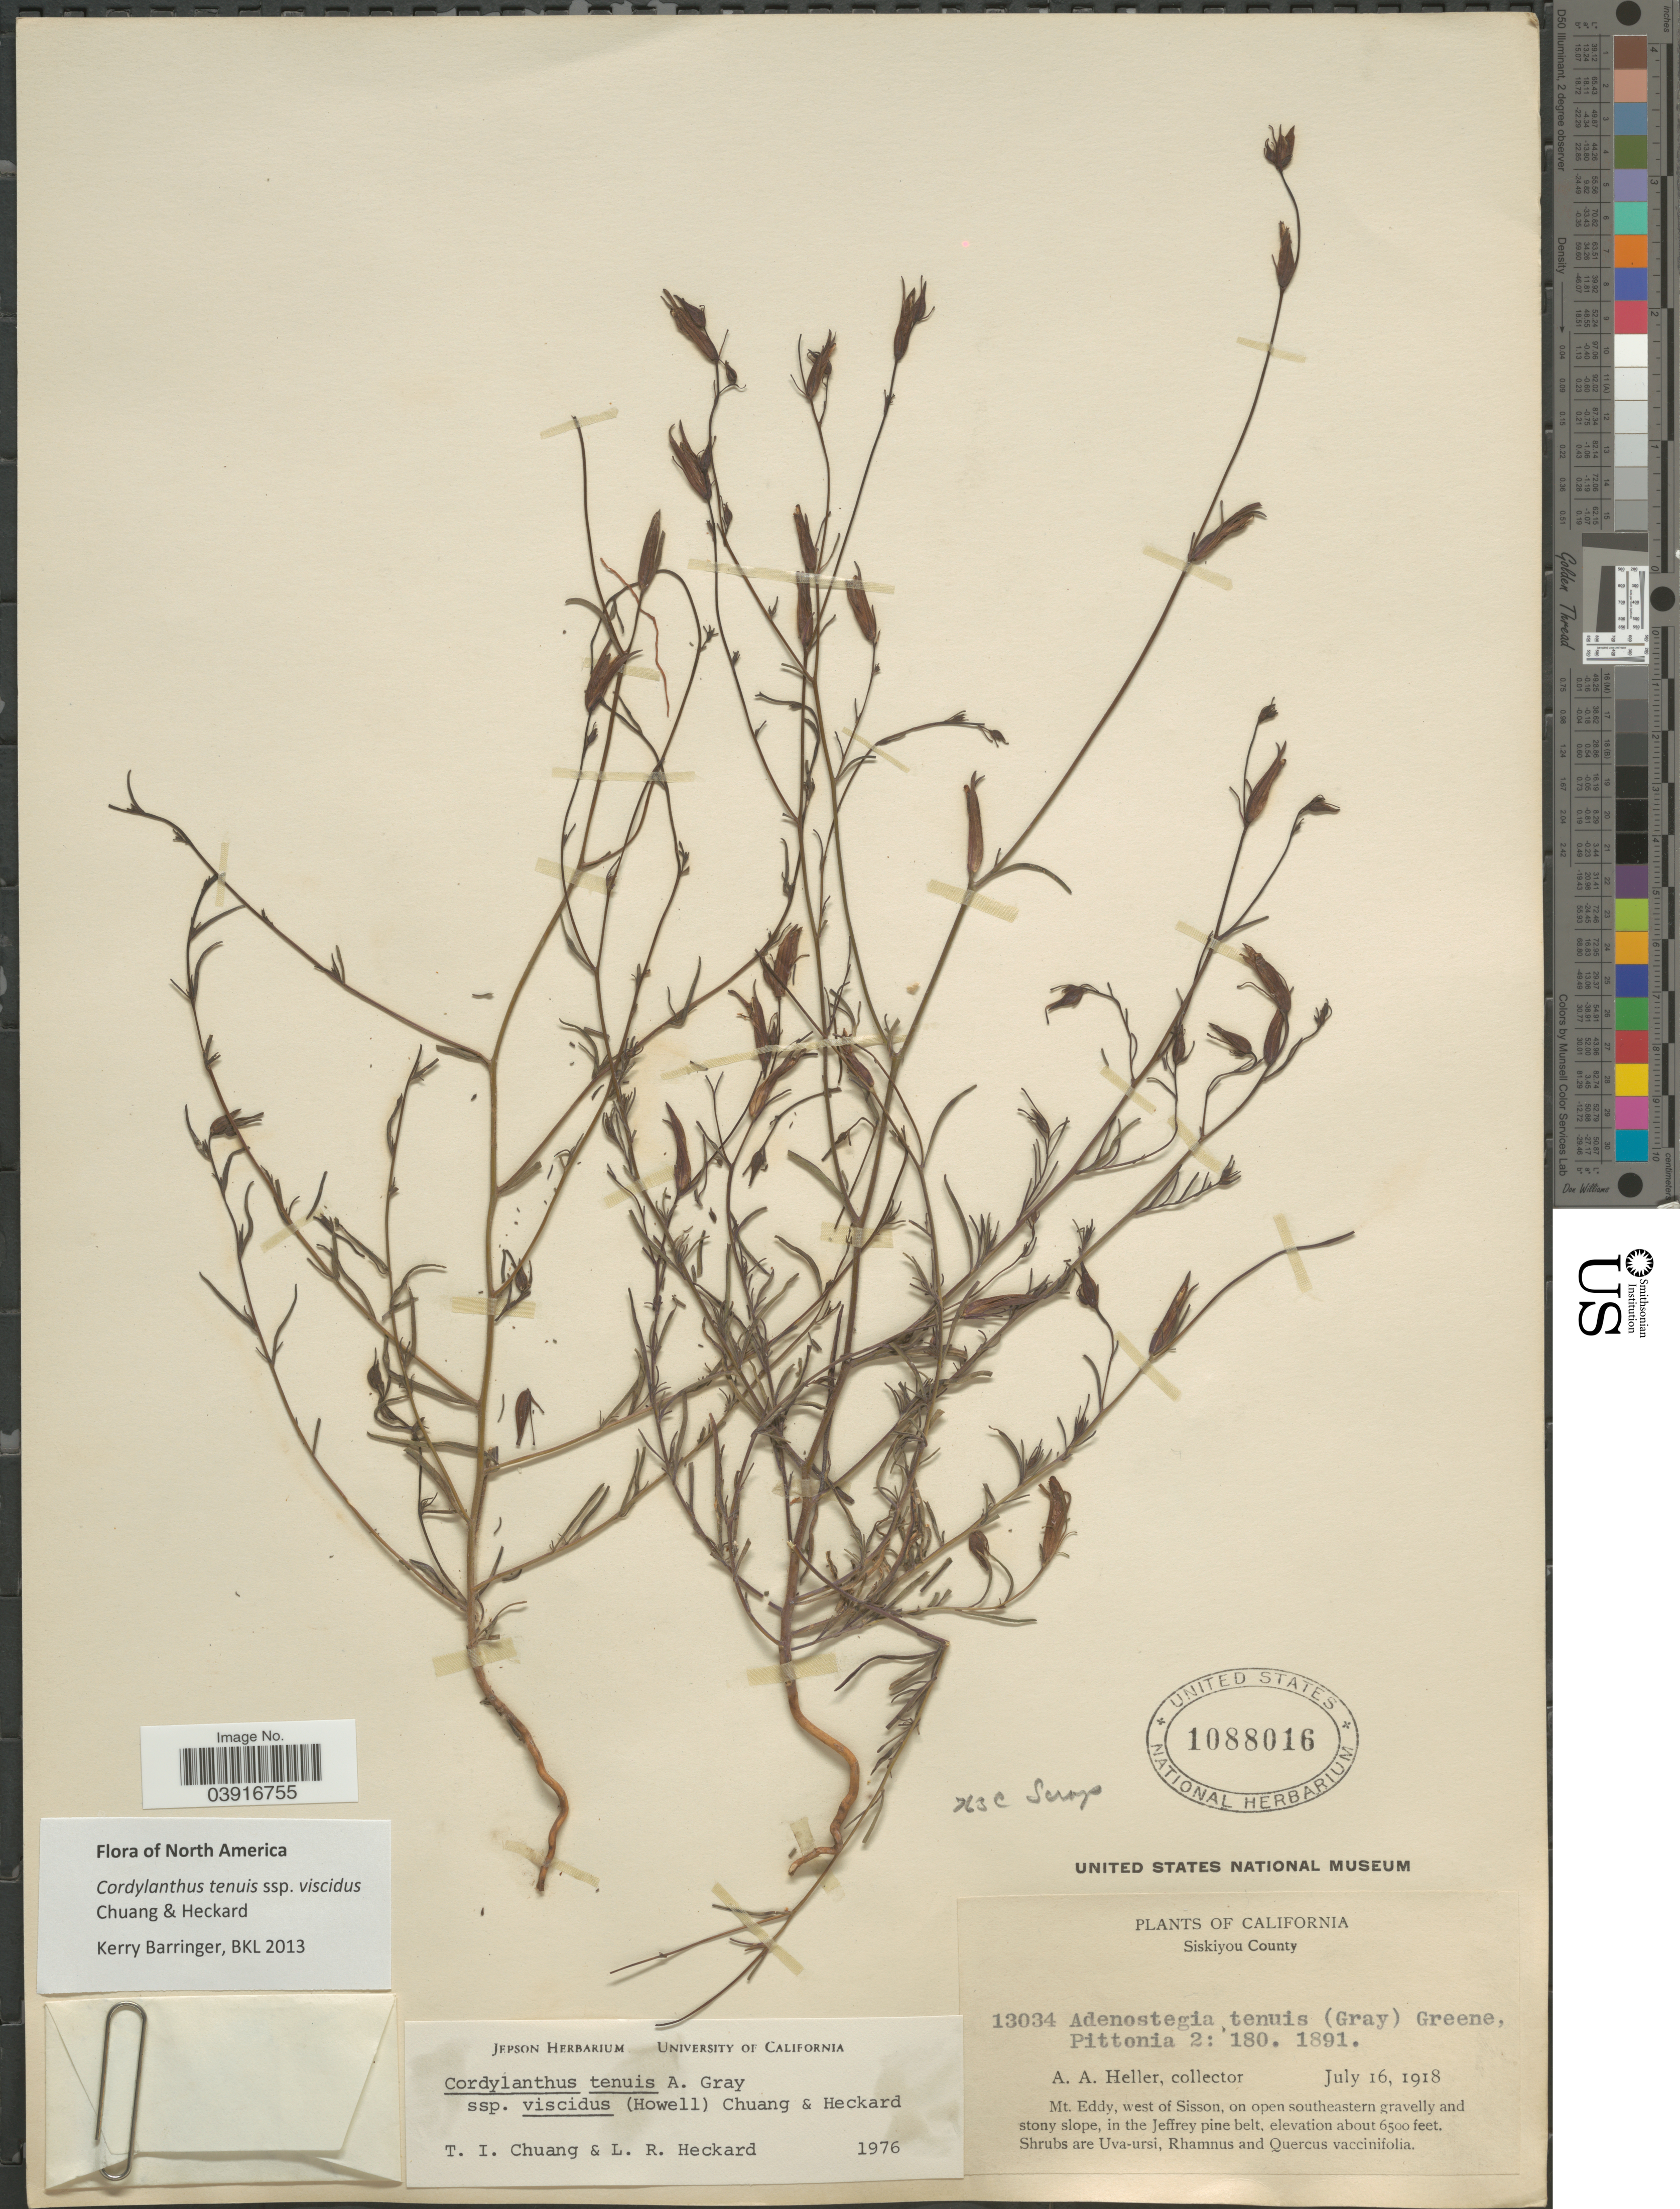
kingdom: Plantae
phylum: Tracheophyta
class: Magnoliopsida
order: Lamiales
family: Orobanchaceae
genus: Cordylanthus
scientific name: Cordylanthus tenuis subsp. viscidus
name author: (Howell) T.I. Chuang & Heckard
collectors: A. A. Heller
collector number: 13034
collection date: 1918-07-16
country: United States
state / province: California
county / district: Siskiyou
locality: Siskiyou County. Mt. Eddy, west of Sisson, on open southeastern gravelly and stony slope, in the Jeffrey pine belt.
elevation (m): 1981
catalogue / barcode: US 1088016